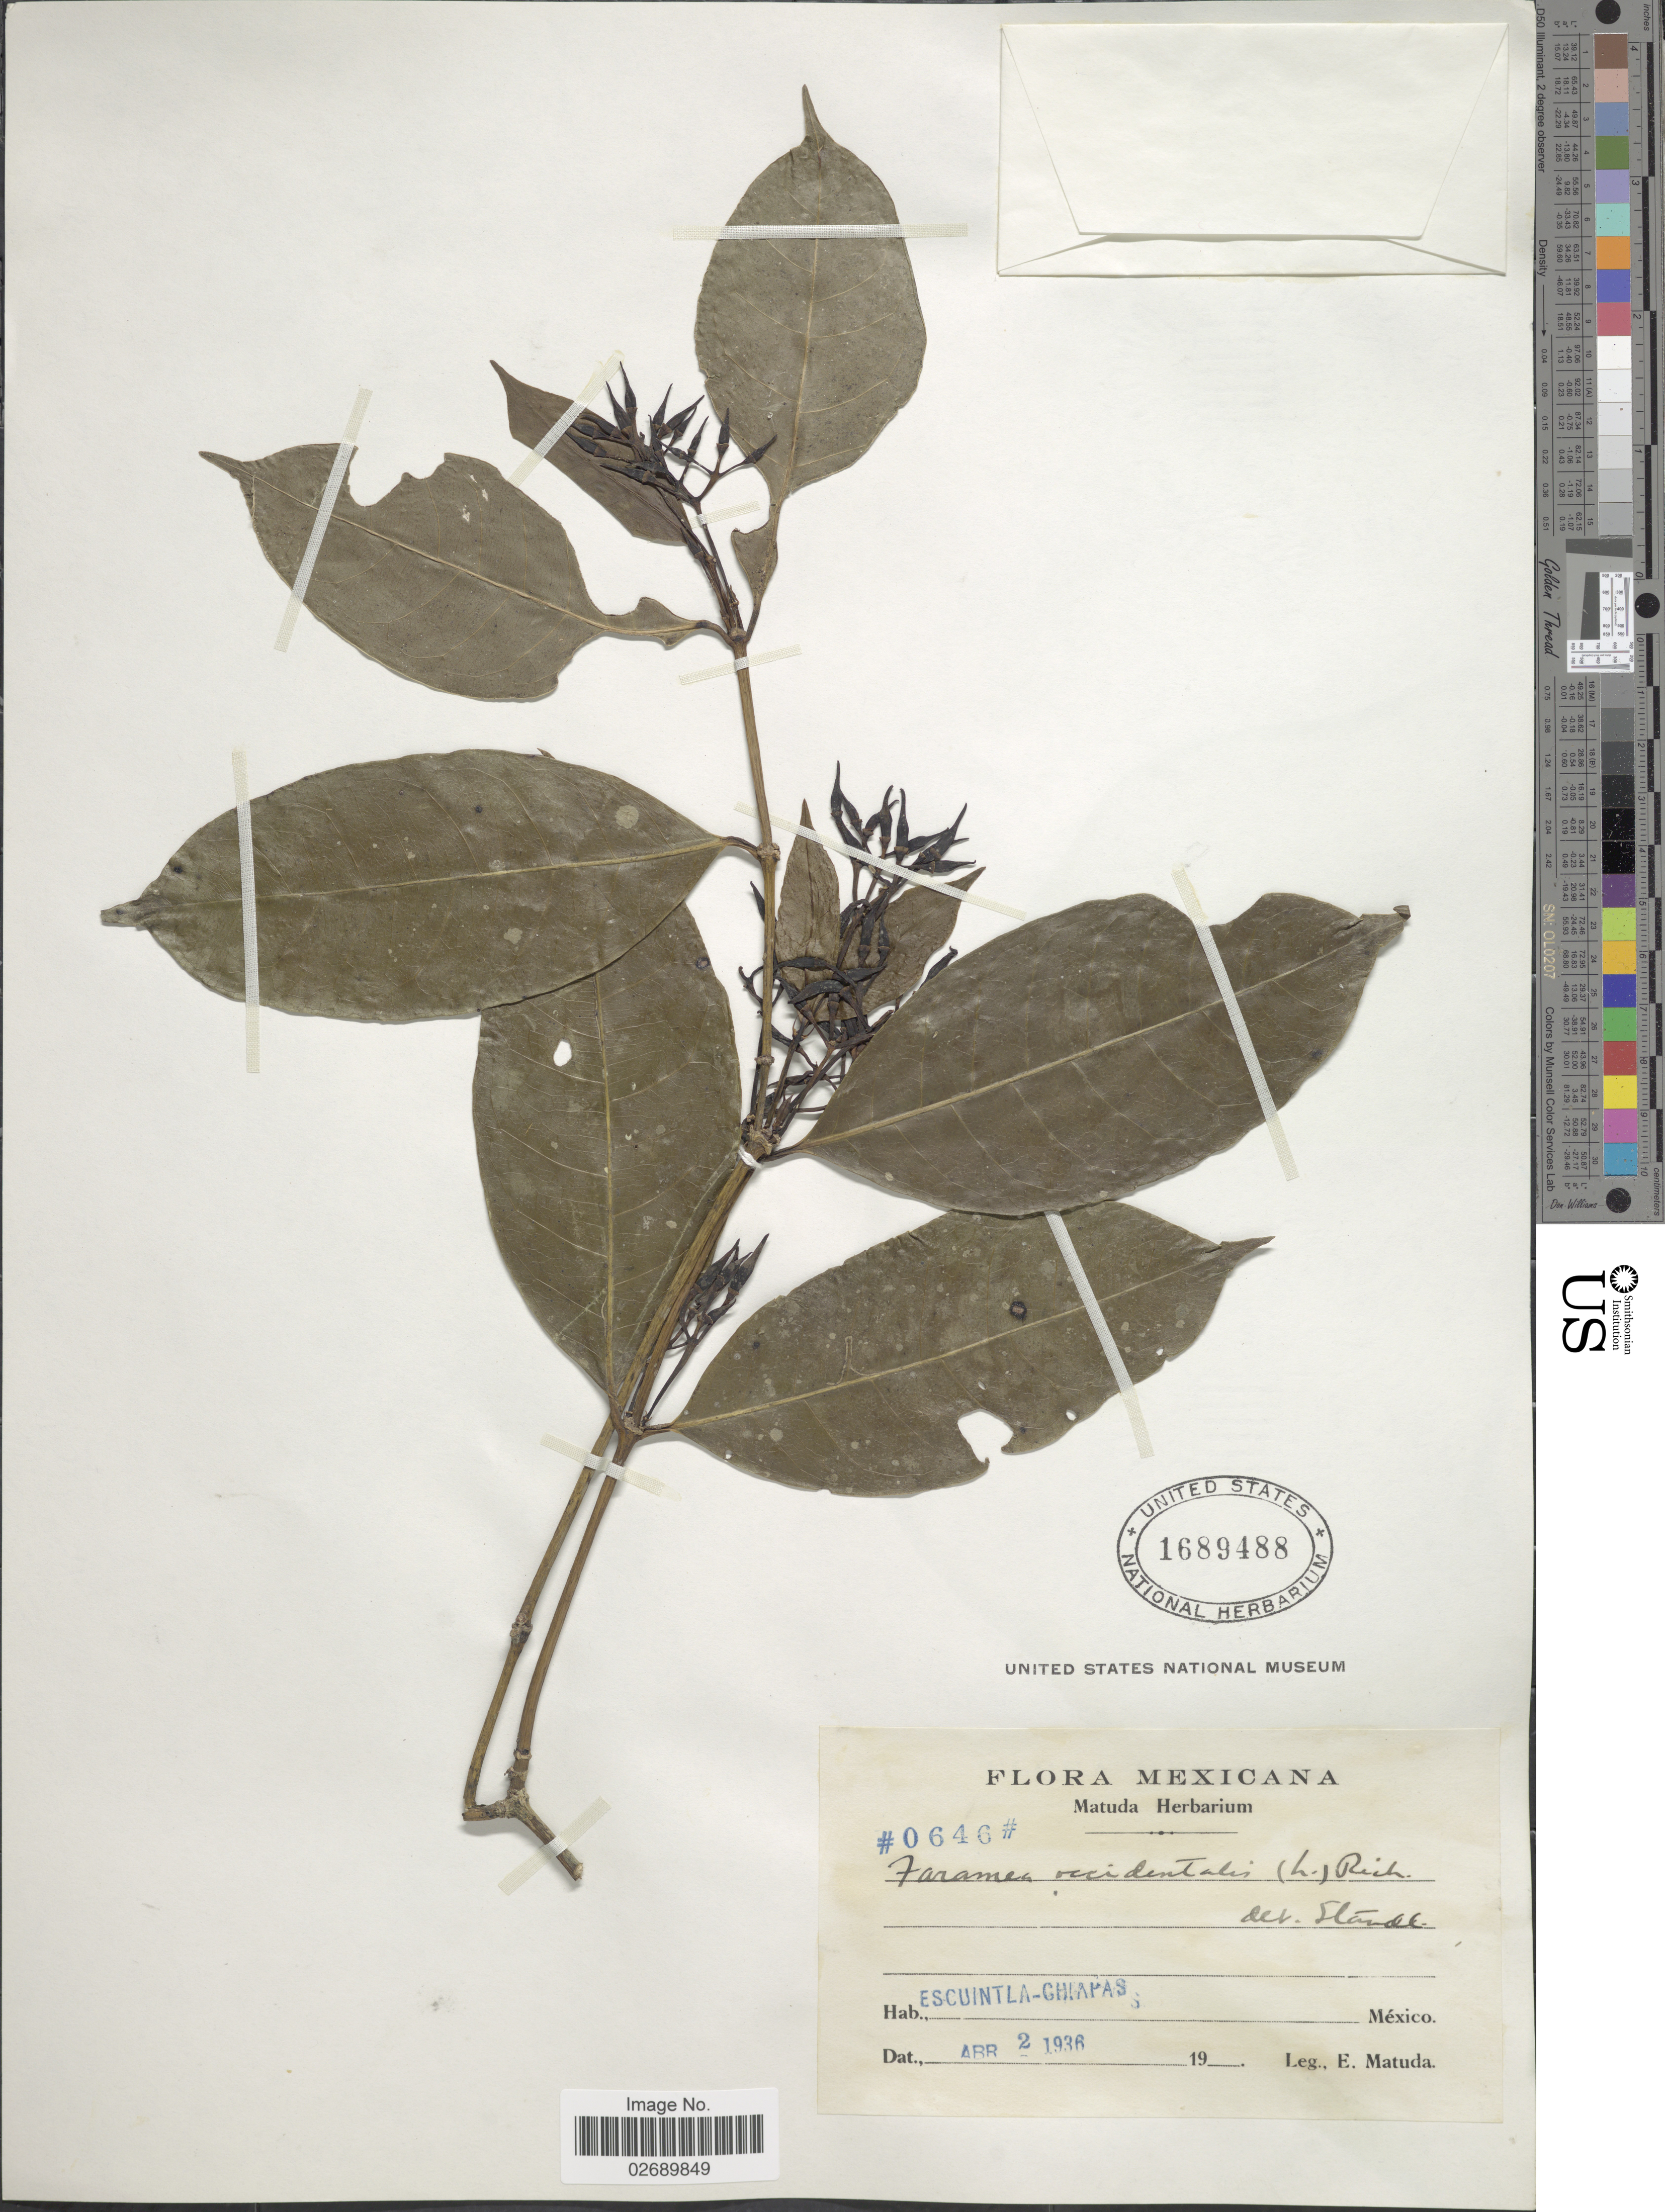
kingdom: Plantae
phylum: Tracheophyta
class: Magnoliopsida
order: Gentianales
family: Rubiaceae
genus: Faramea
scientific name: Faramea occidentalis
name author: (L.) A. Rich.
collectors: E. Matuda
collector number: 0646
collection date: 1936-04-02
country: Mexico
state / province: Chiapas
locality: Escuintla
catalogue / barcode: US 1689488